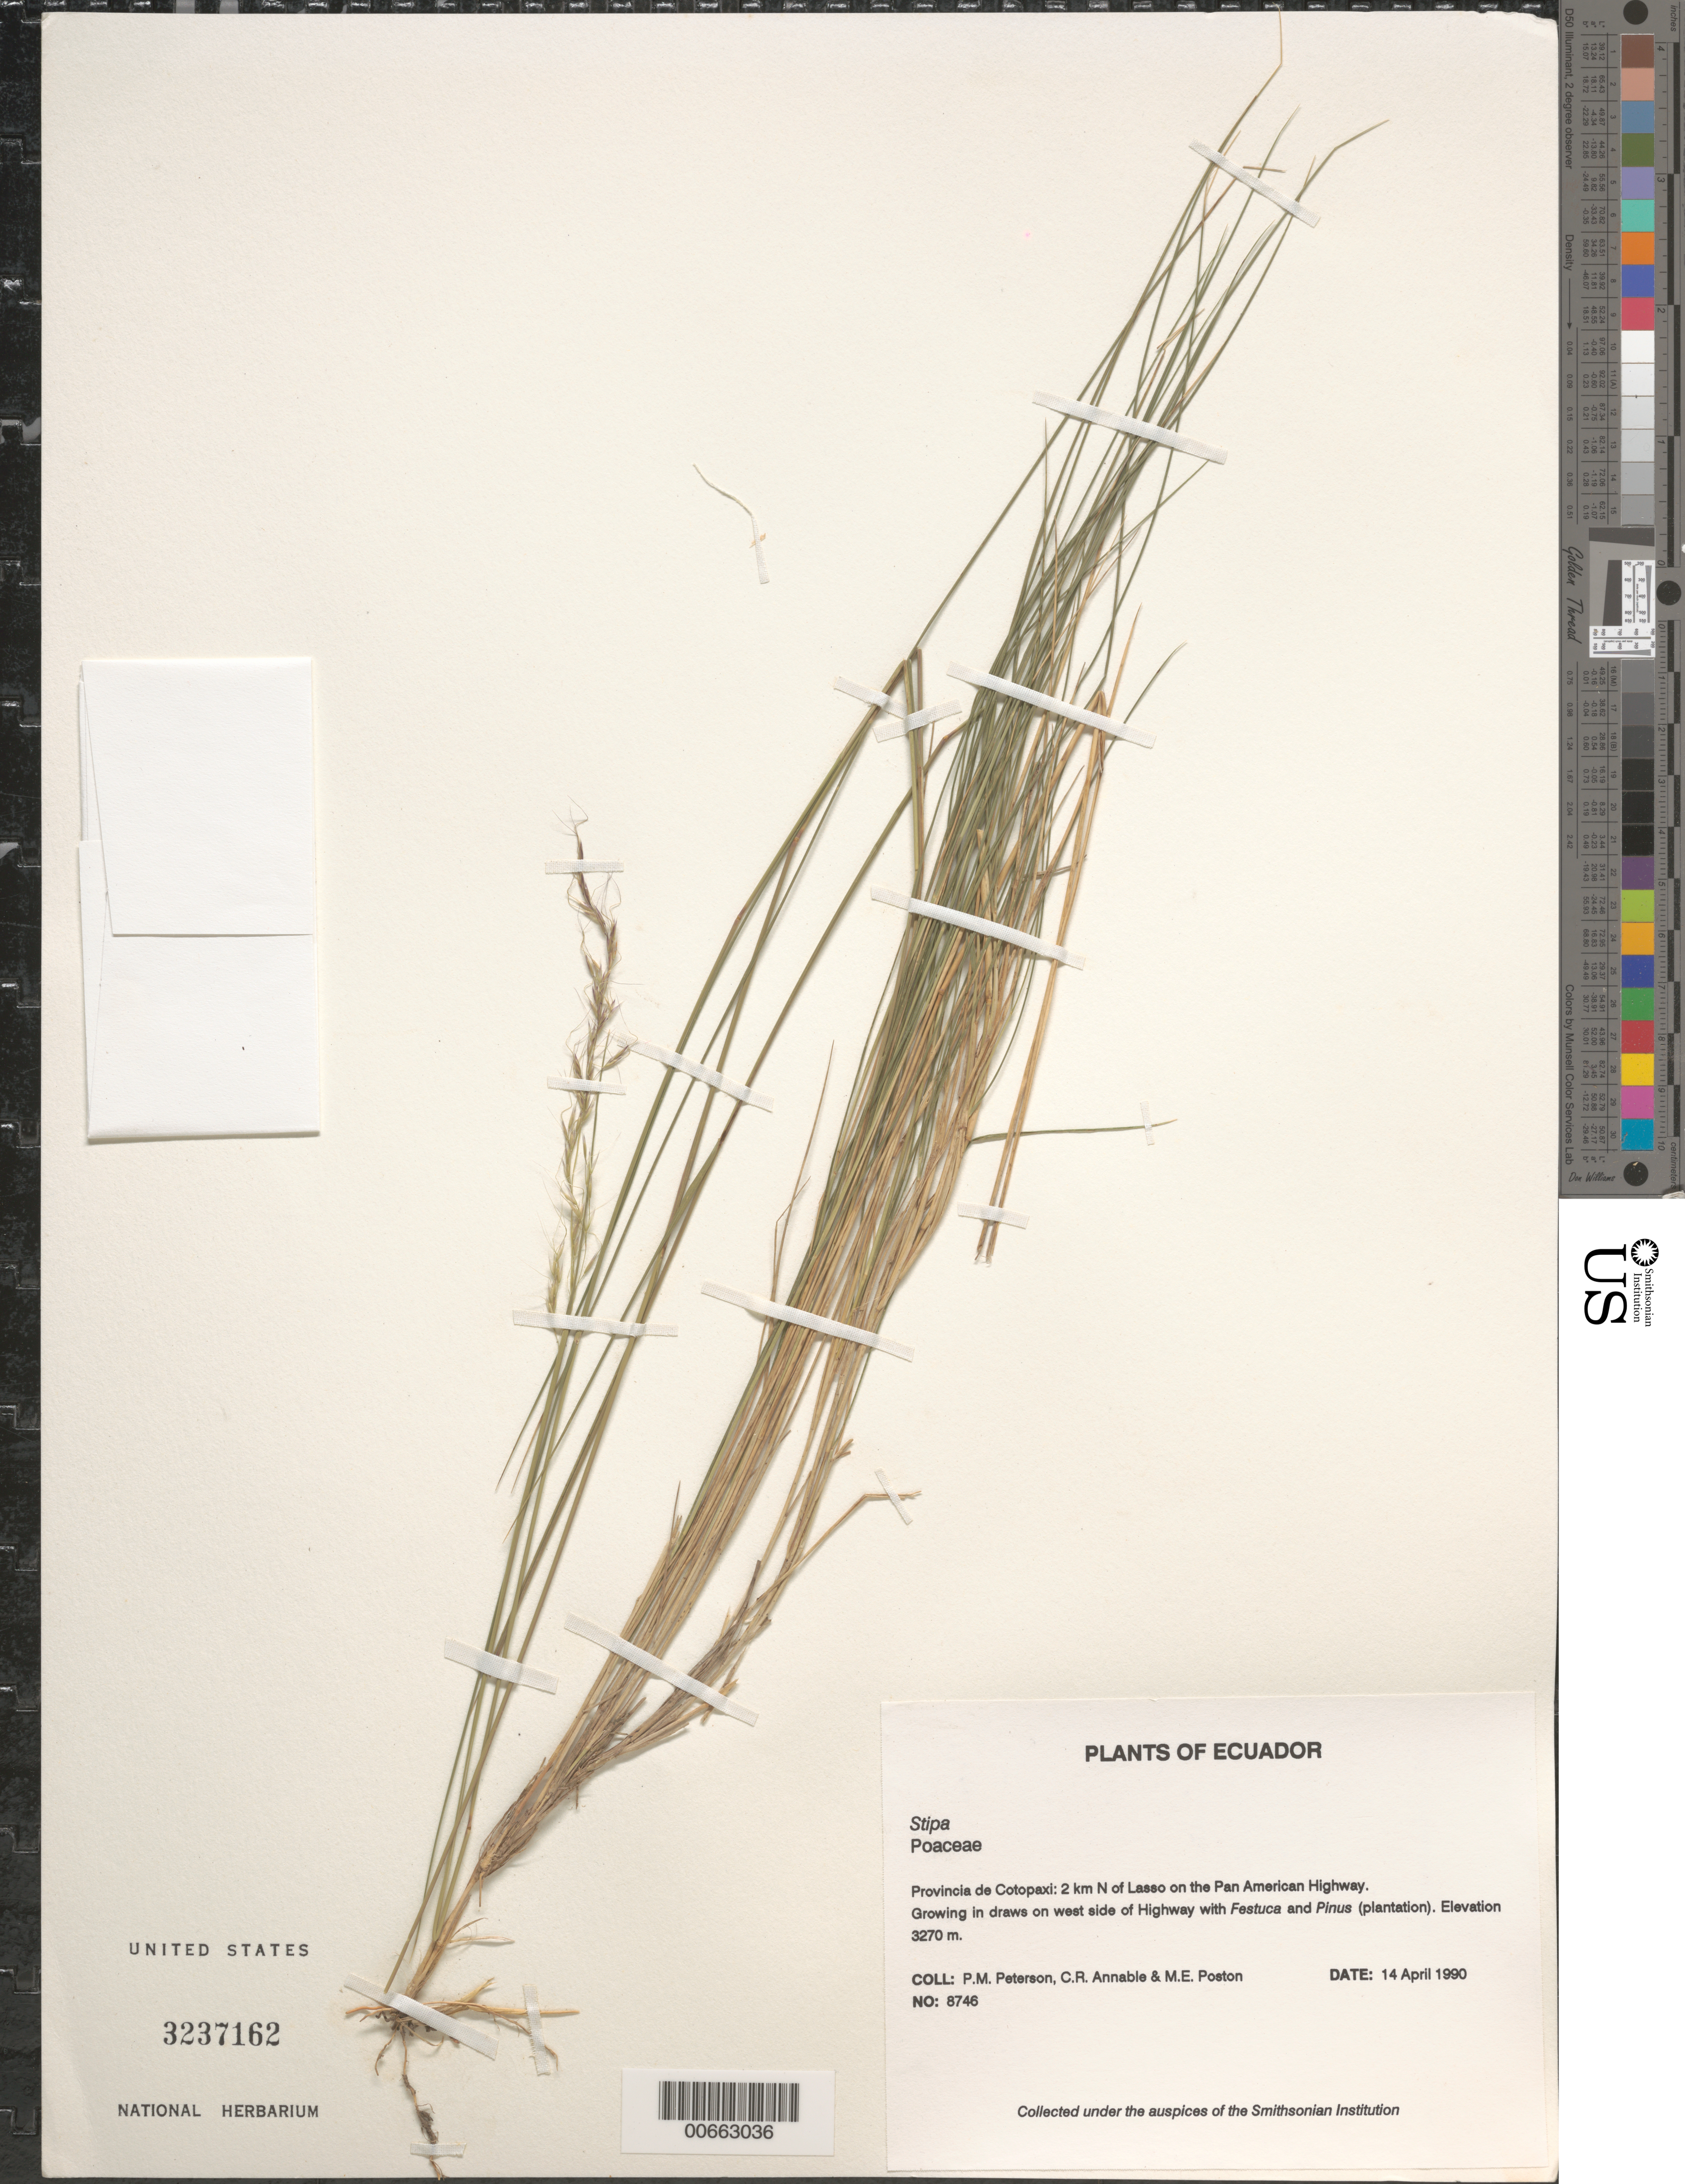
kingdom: Plantae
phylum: Tracheophyta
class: Liliopsida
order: Poales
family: Poaceae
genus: Stipa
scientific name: Stipa sp.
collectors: P. M. Peterson, C. R. Annable & M. Poston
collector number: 08746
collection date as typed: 14 Apr 1990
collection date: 1990-04-14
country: Ecuador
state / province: Cotopaxi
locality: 2 km N of Lasso on the Pan American Highway.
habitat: Growing in draws on west side of Highway with Festuca and Pinus (plantation).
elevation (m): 3270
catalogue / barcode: US 3237162